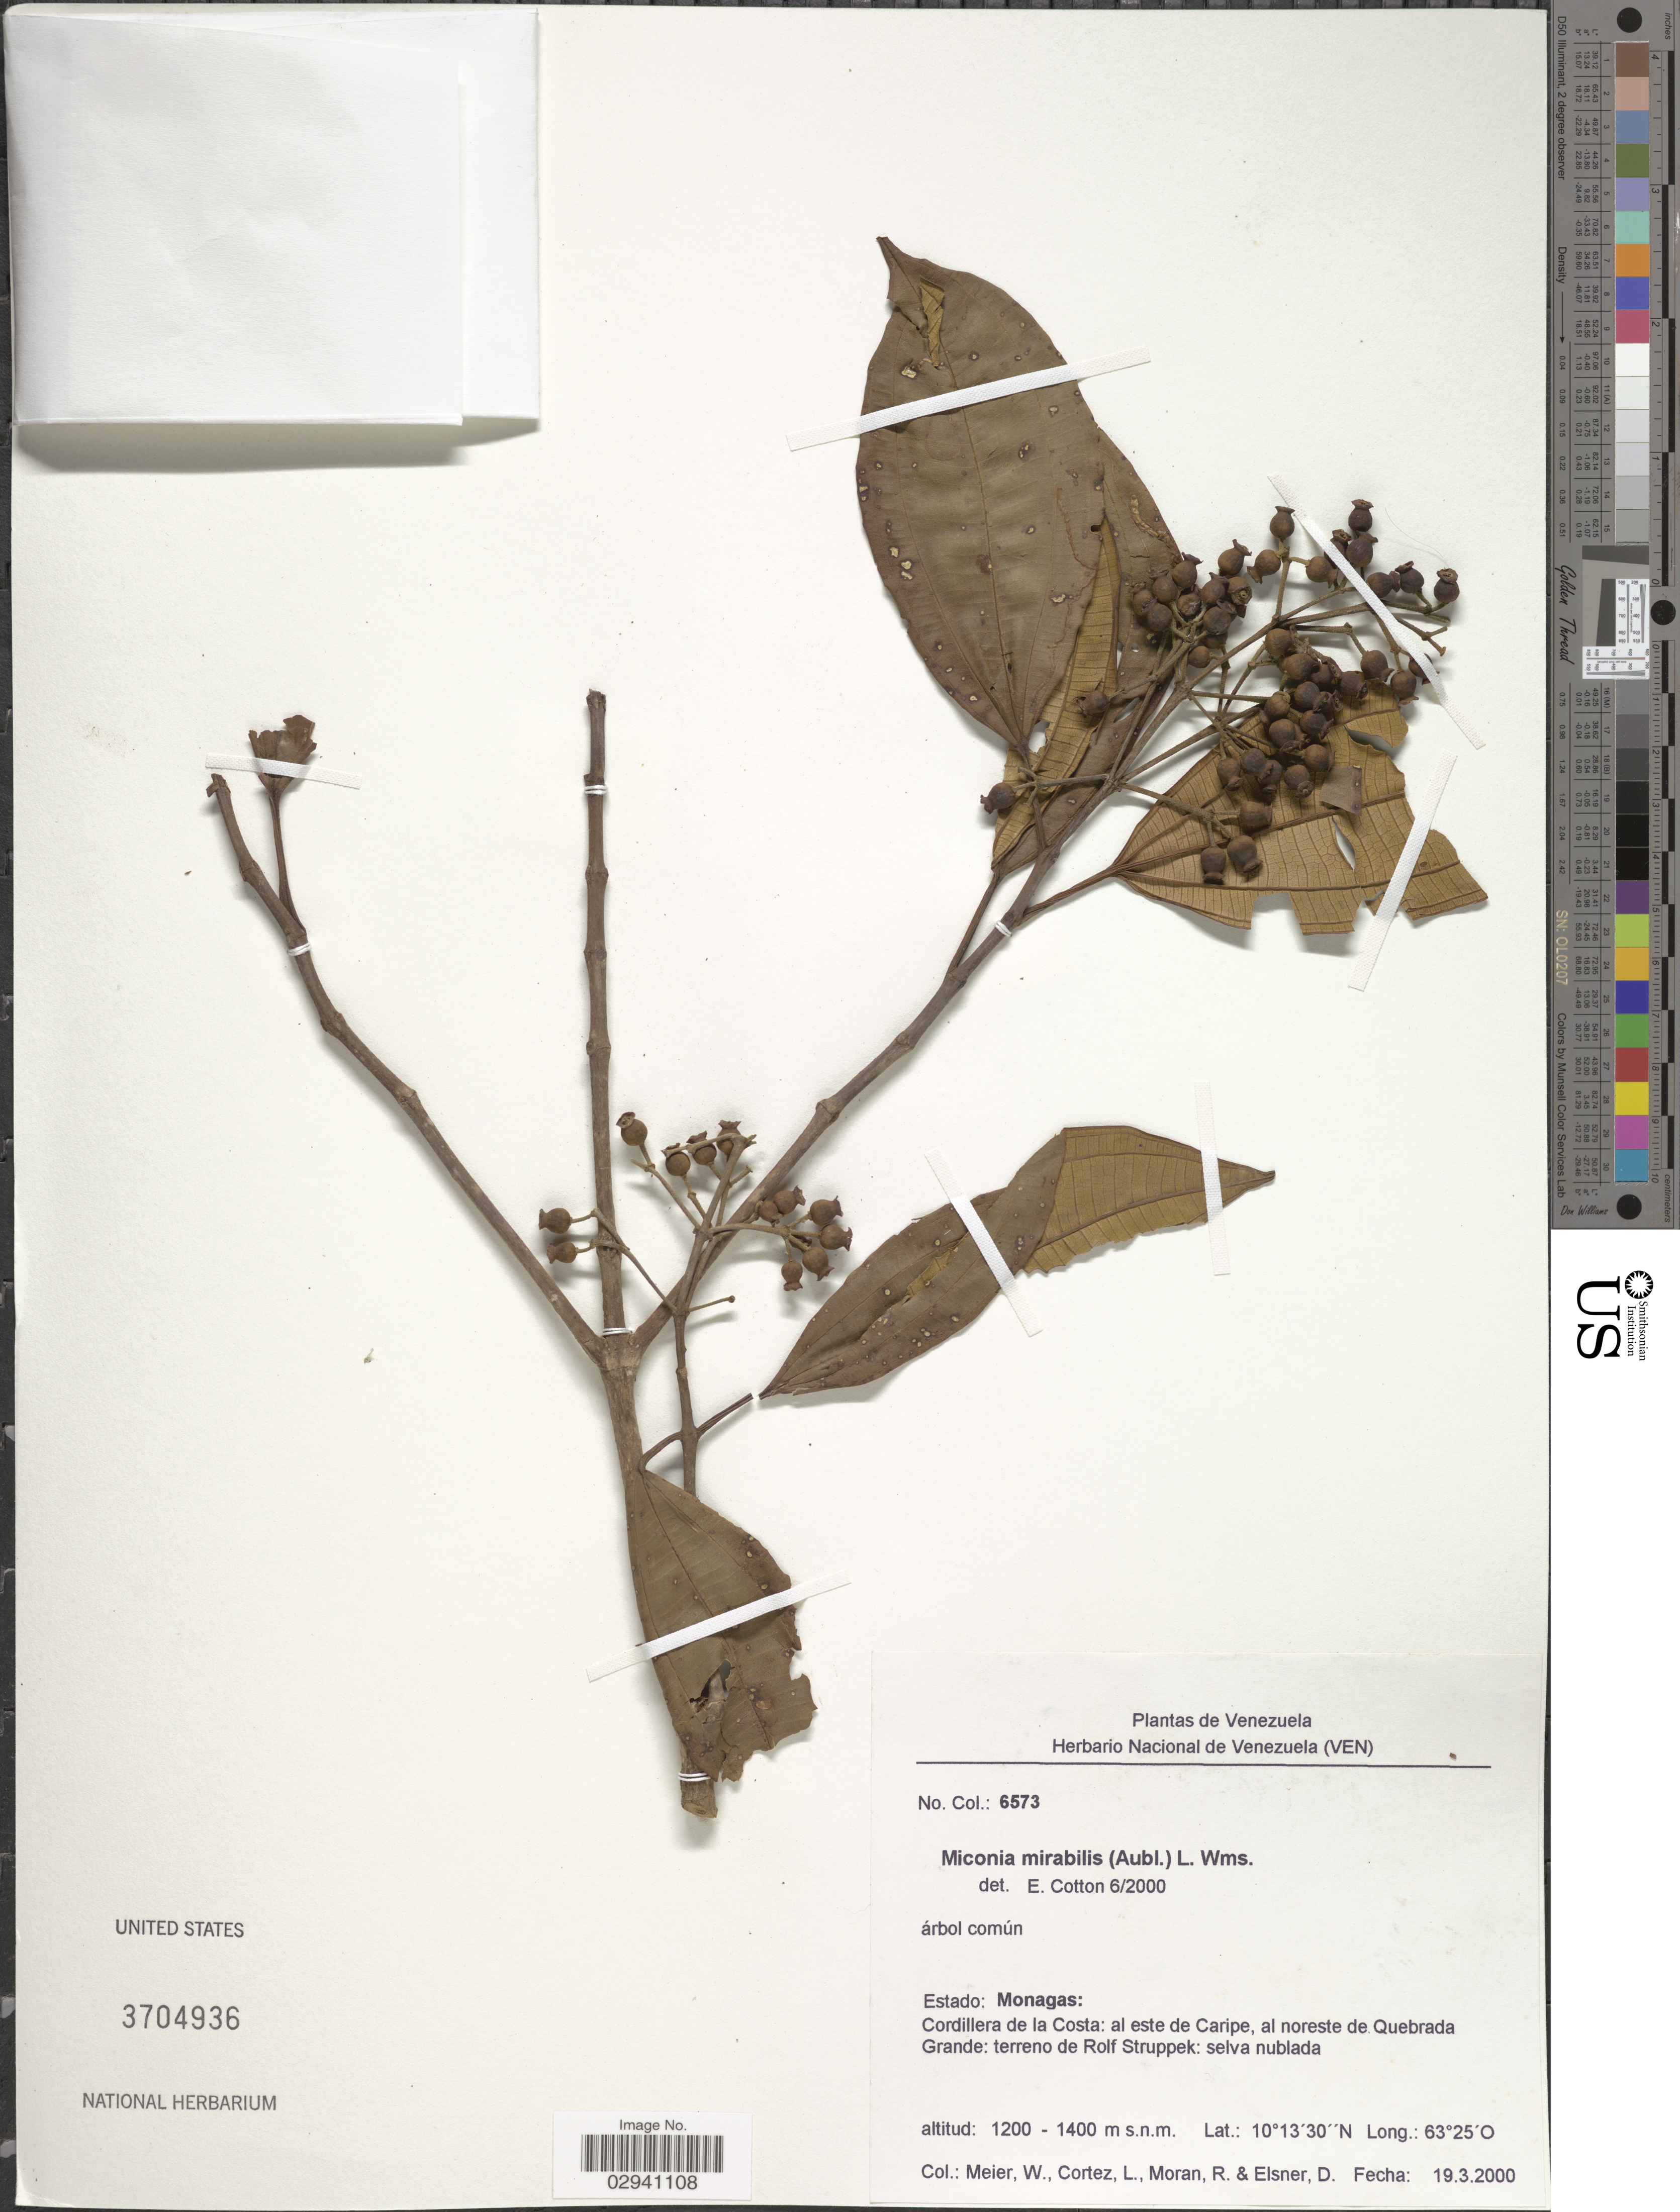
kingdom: Plantae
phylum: Tracheophyta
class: Magnoliopsida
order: Myrtales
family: Melastomataceae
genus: Miconia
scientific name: Miconia mirabilis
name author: (Aubl.) L.O. Williams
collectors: W. Meier, L. Cortéz, R. Moran & D. Elsner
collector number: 6573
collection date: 2000-03-19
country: Venezuela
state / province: Monagas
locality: Cordillera de la Costa: al este de Caripe, al noreste de Quebrada. Grande: terreno de Rolf Struppek: selva nublada.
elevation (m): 1200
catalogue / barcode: US 3704936